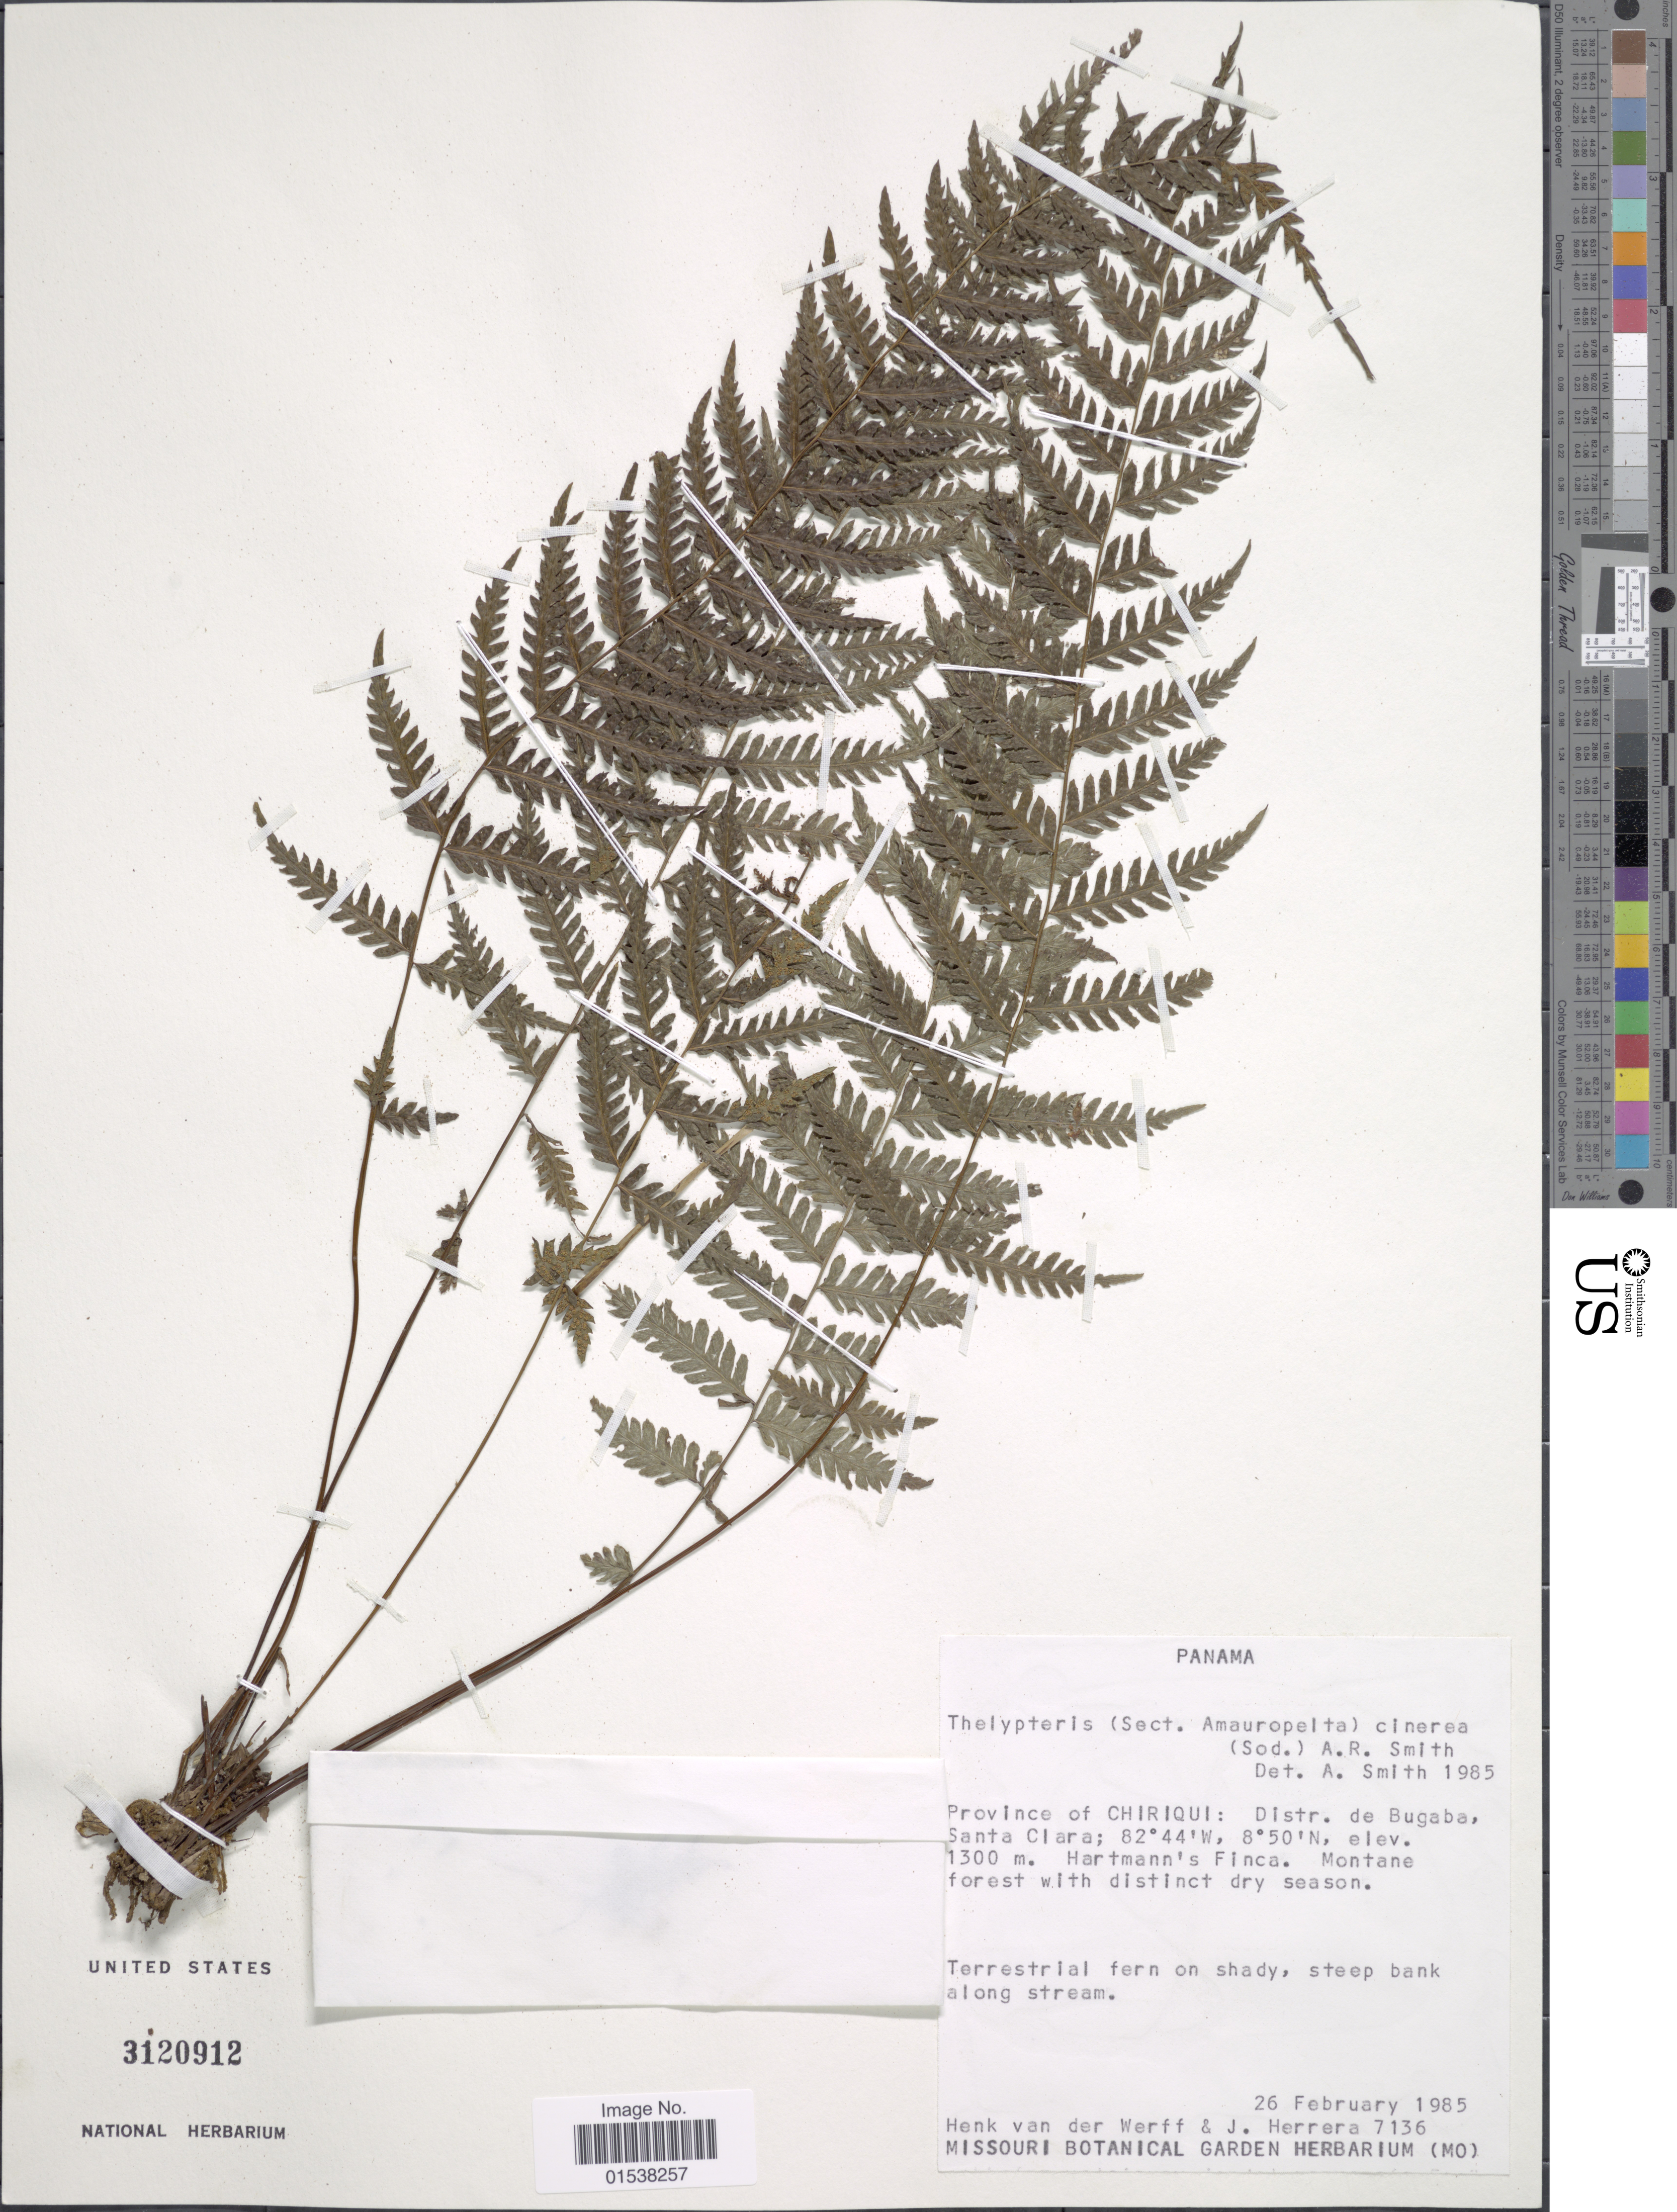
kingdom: Plantae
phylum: Tracheophyta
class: Polypodiopsida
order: Polypodiales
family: Thelypteridaceae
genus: Amauropelta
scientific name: Amauropelta cinerea (Sodiro) comb. nov., ined. 2015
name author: (Sodiro)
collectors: H. van der Werff & J. Herrera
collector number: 7136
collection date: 1985-02-26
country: Panama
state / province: Chiriqui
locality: Distr. de Bugaba, Santa Clara, Hartmann's Finca.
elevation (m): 1300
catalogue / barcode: US 3120912